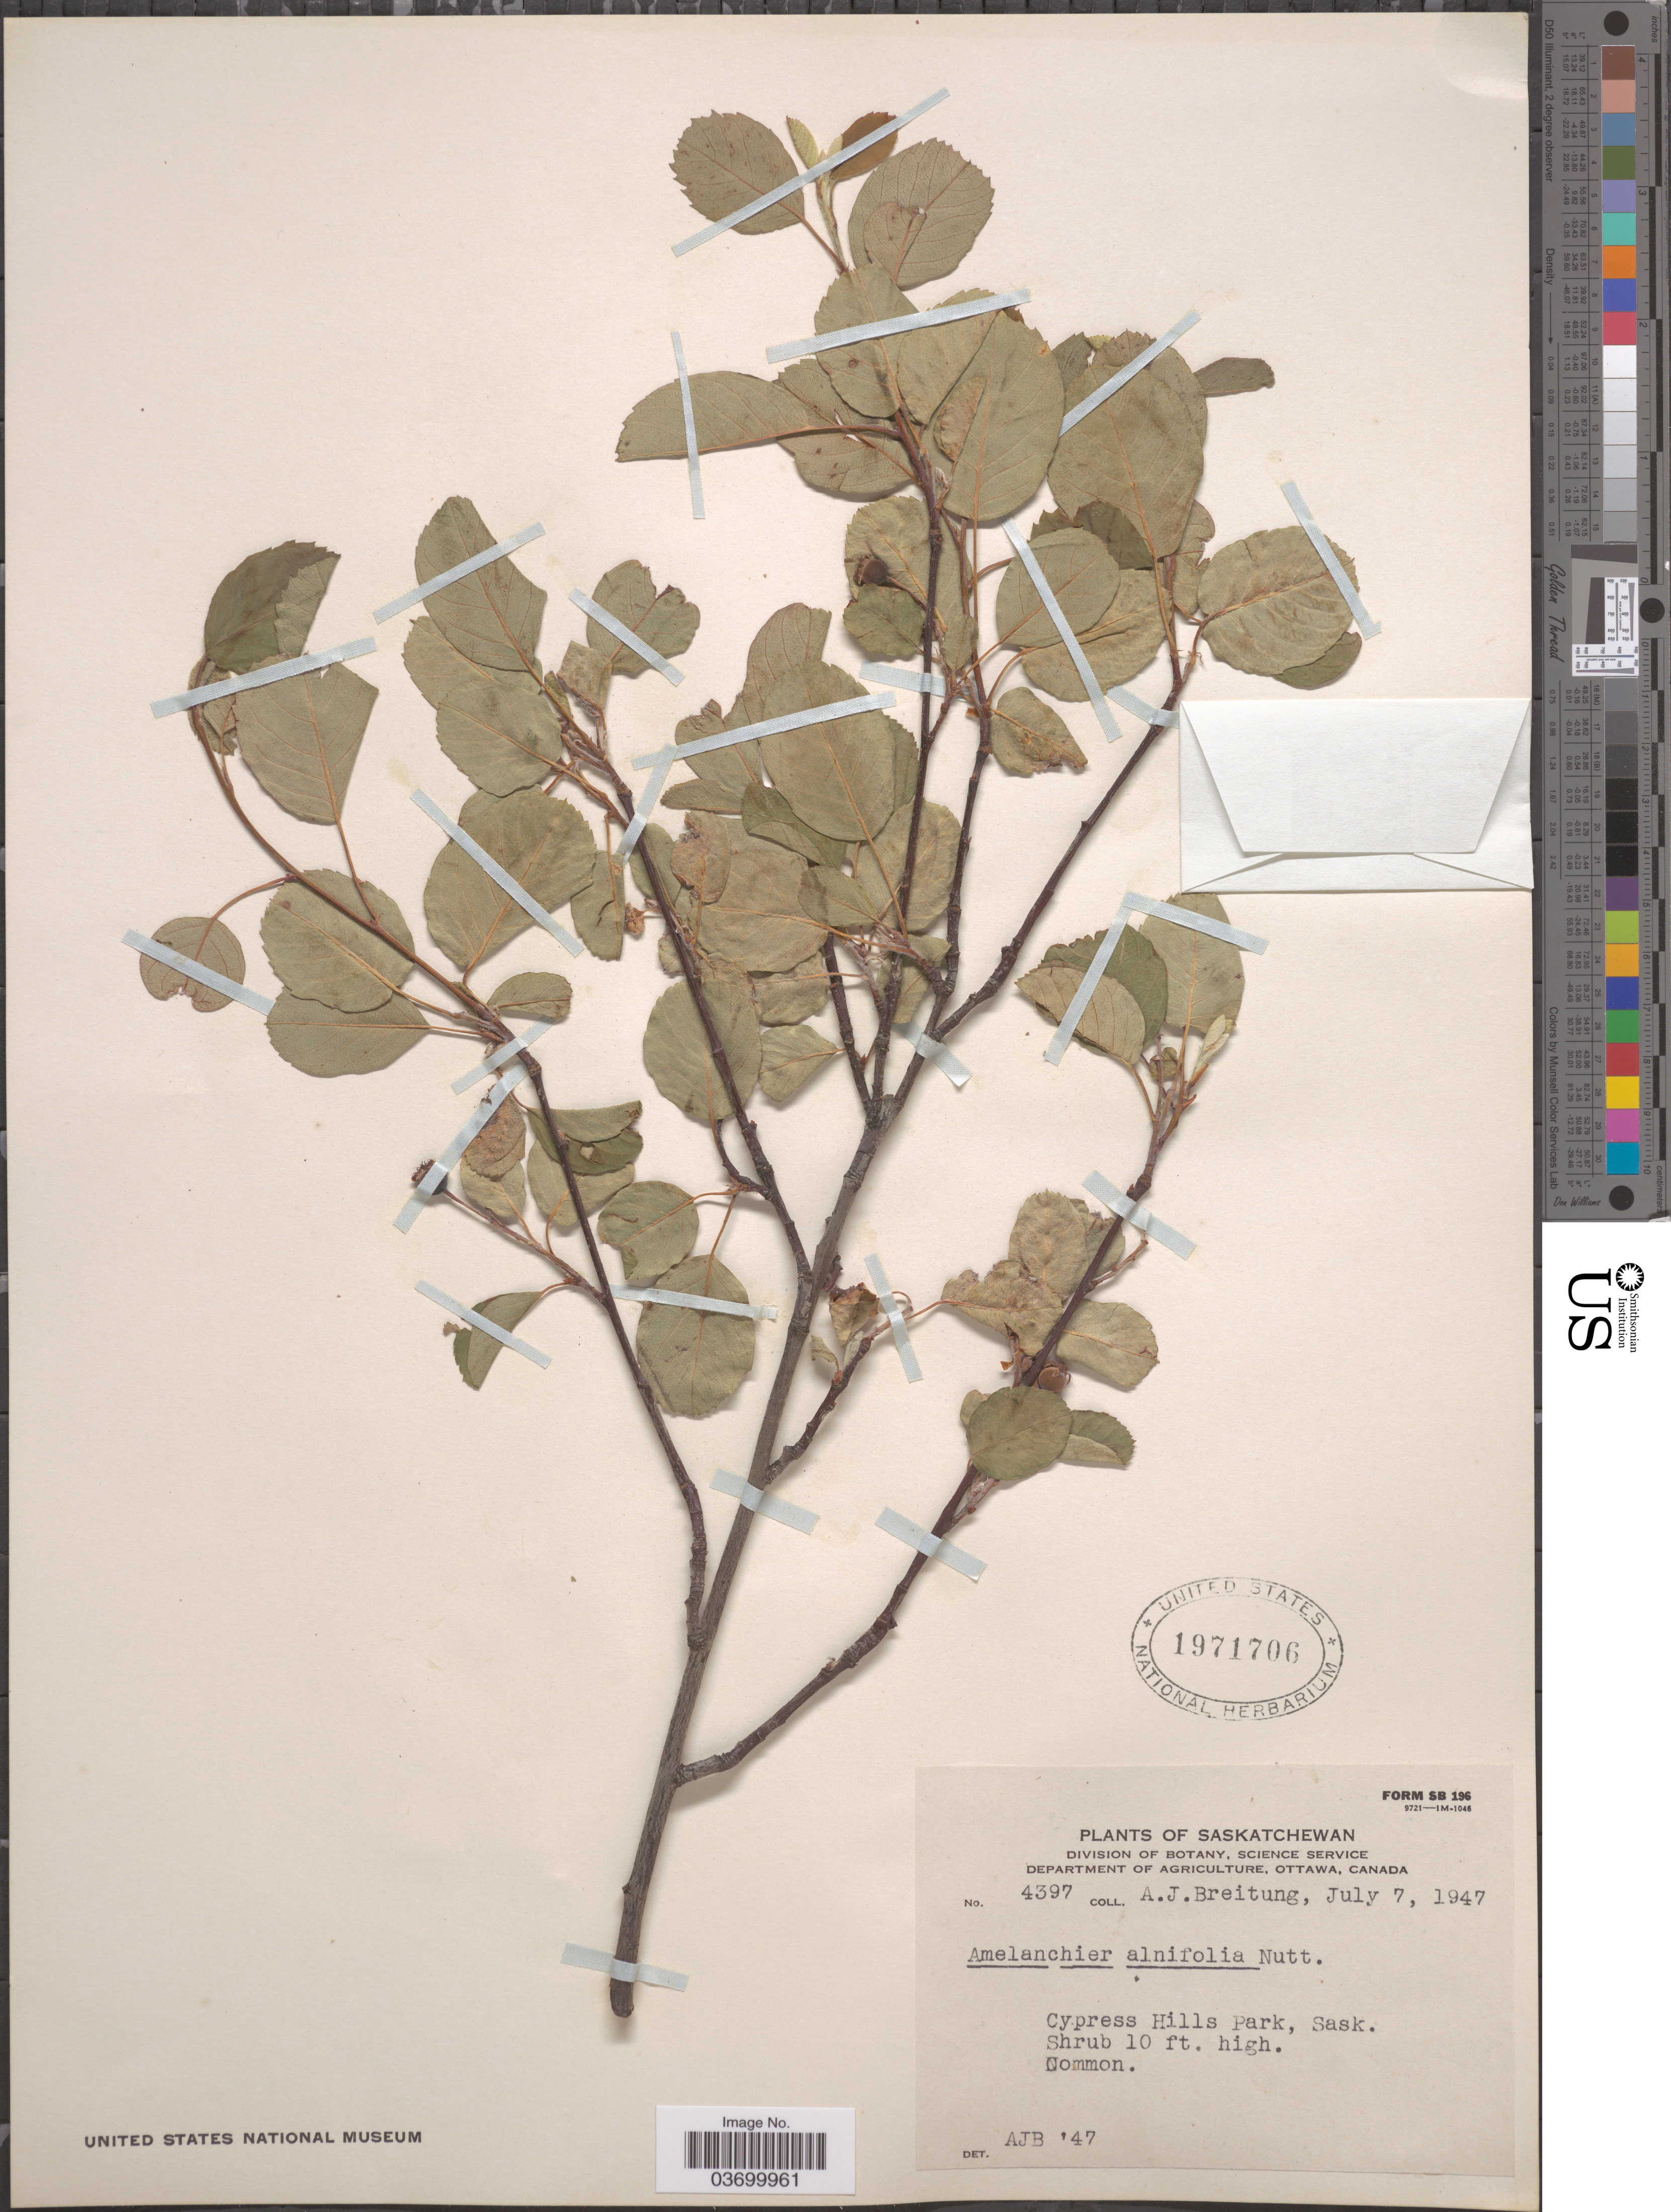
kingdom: Plantae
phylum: Tracheophyta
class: Magnoliopsida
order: Rosales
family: Rosaceae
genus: Amelanchier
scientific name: Amelanchier alnifolia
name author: (Nutt.) Nutt. ex M. Roem.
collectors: A. Breitung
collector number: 4397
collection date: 1947-07-07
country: Canada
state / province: Saskatchewan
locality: Cypress Hills Park.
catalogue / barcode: US 1971706